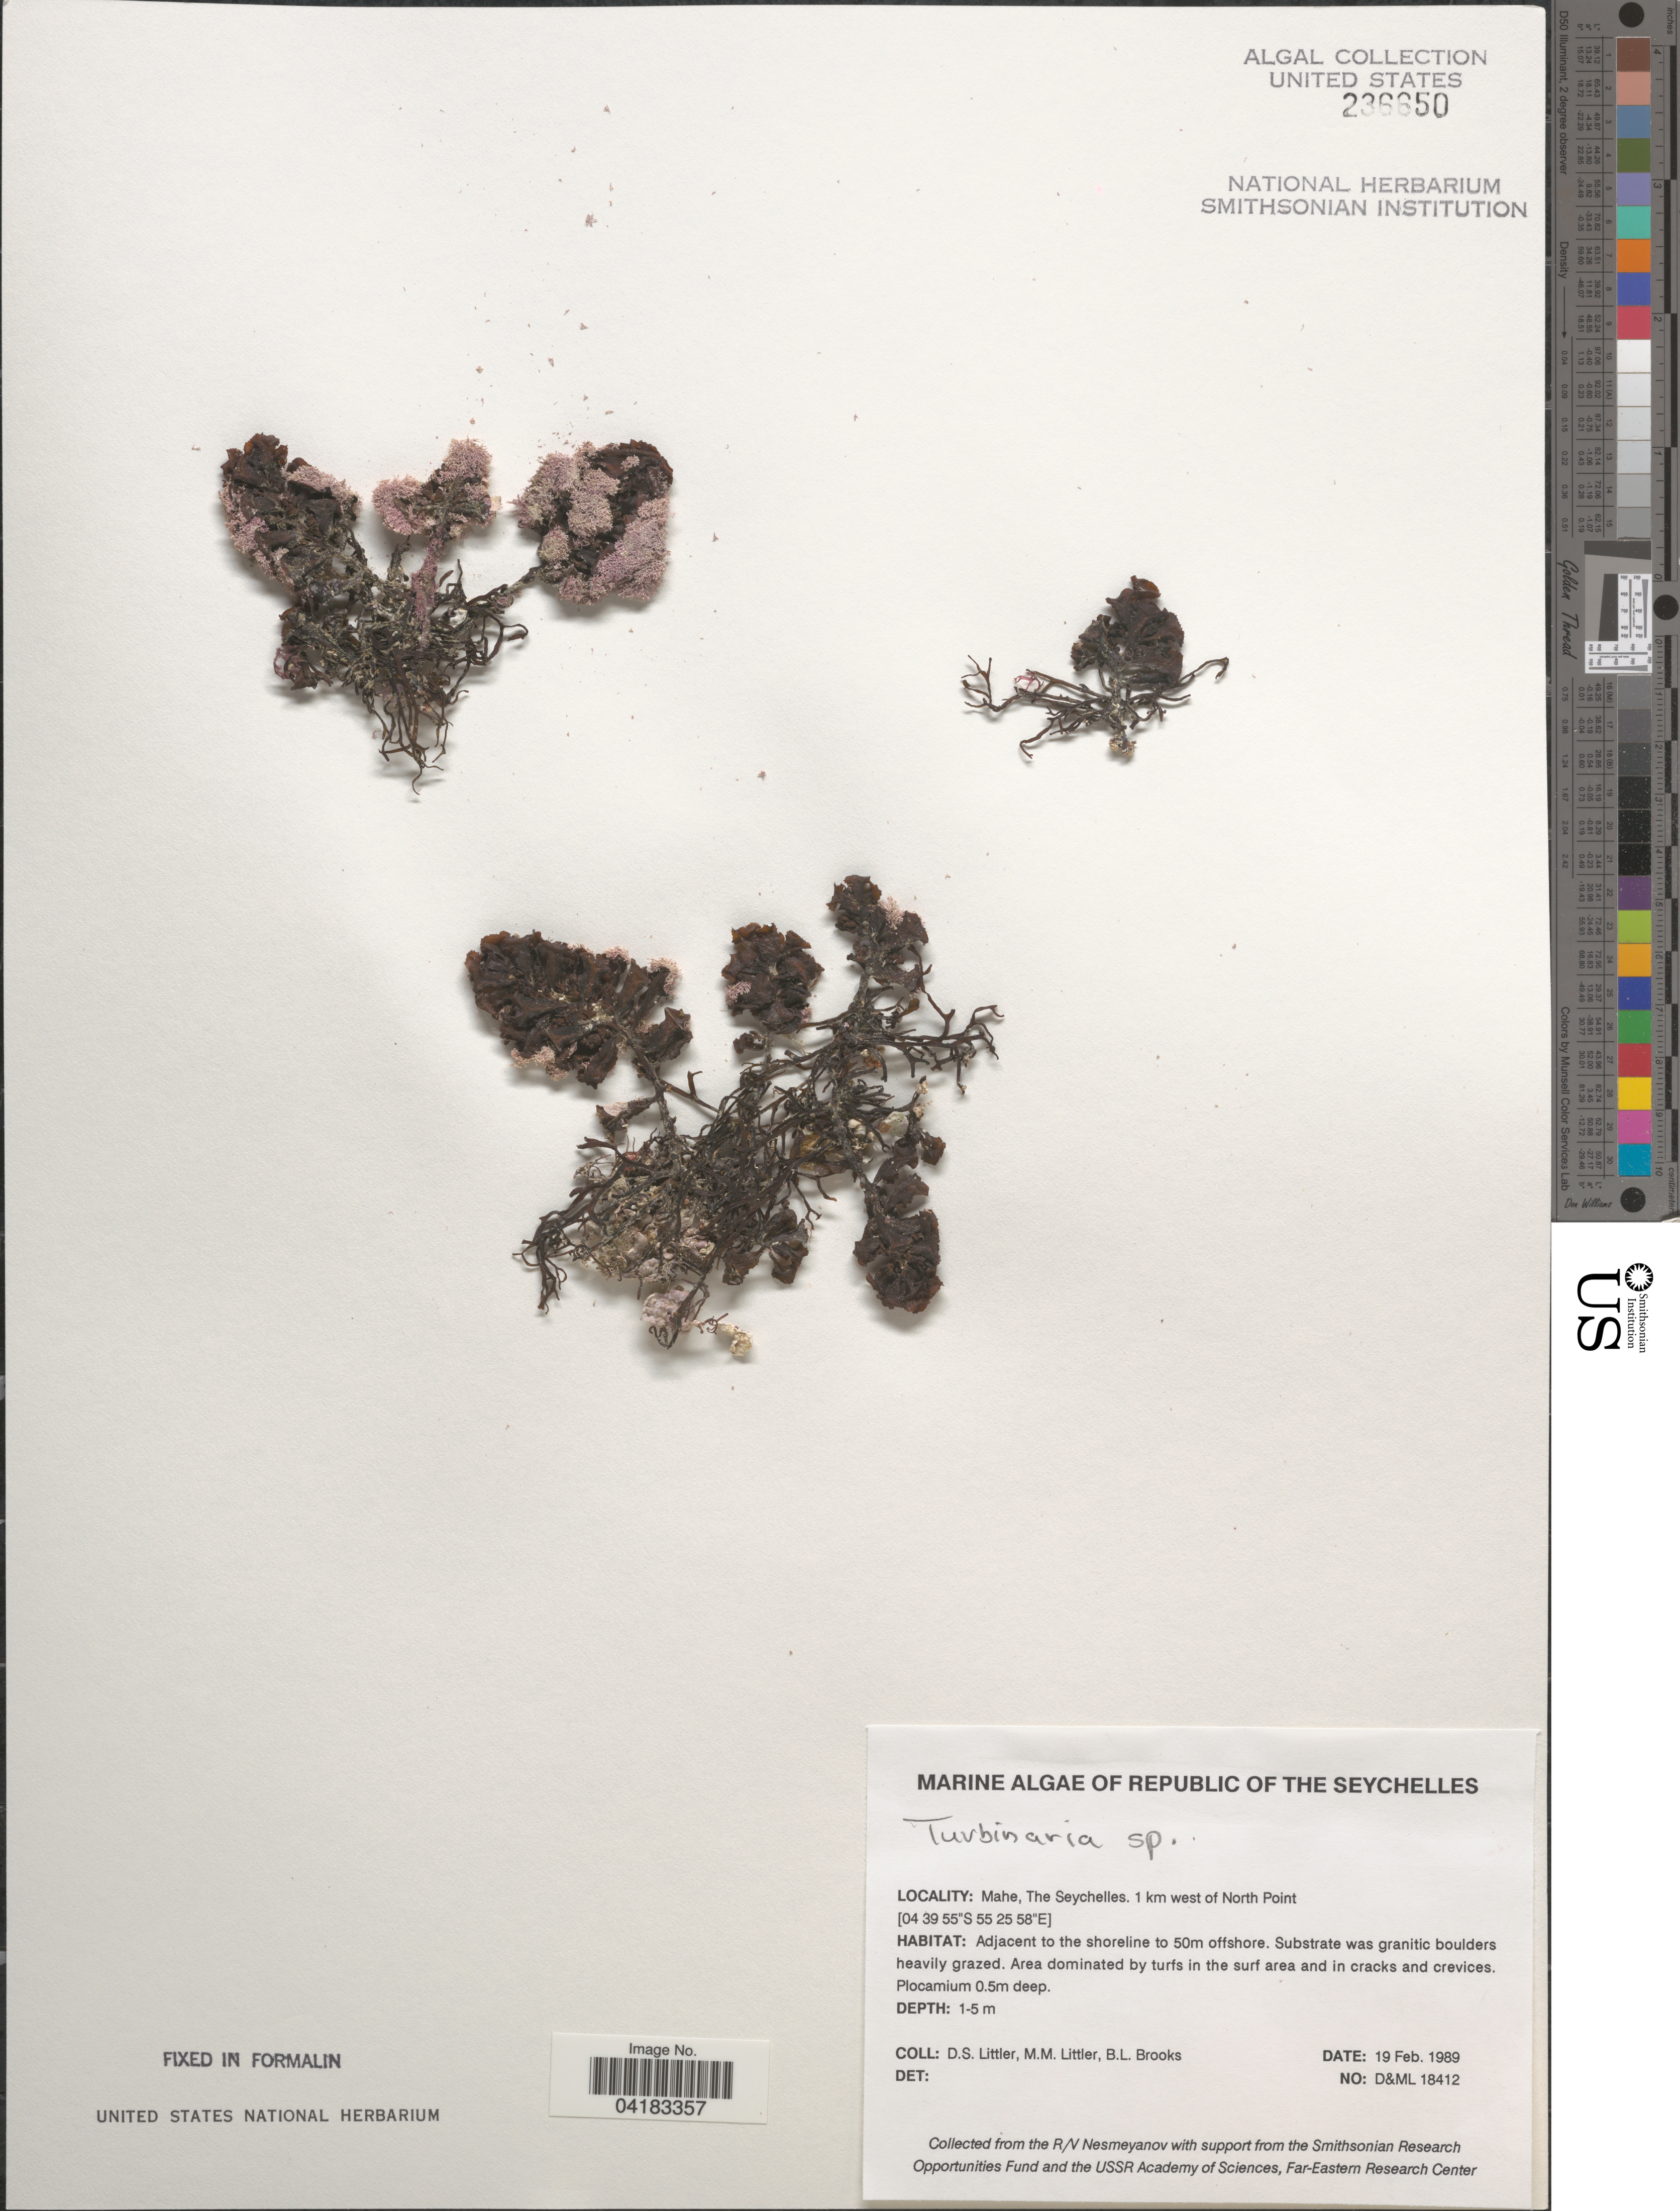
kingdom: Chromista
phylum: Ochrophyta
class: Phaeophyceae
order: Fucales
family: Sargassaceae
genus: Turbinaria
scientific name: Turbinaria sp.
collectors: D. S. Littler & B. Brooks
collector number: D&ML18412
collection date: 1989-02-19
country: Seychelles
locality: The Seychelles. Mahe, The Seychelles. 1 km west of North Point.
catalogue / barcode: US 236650